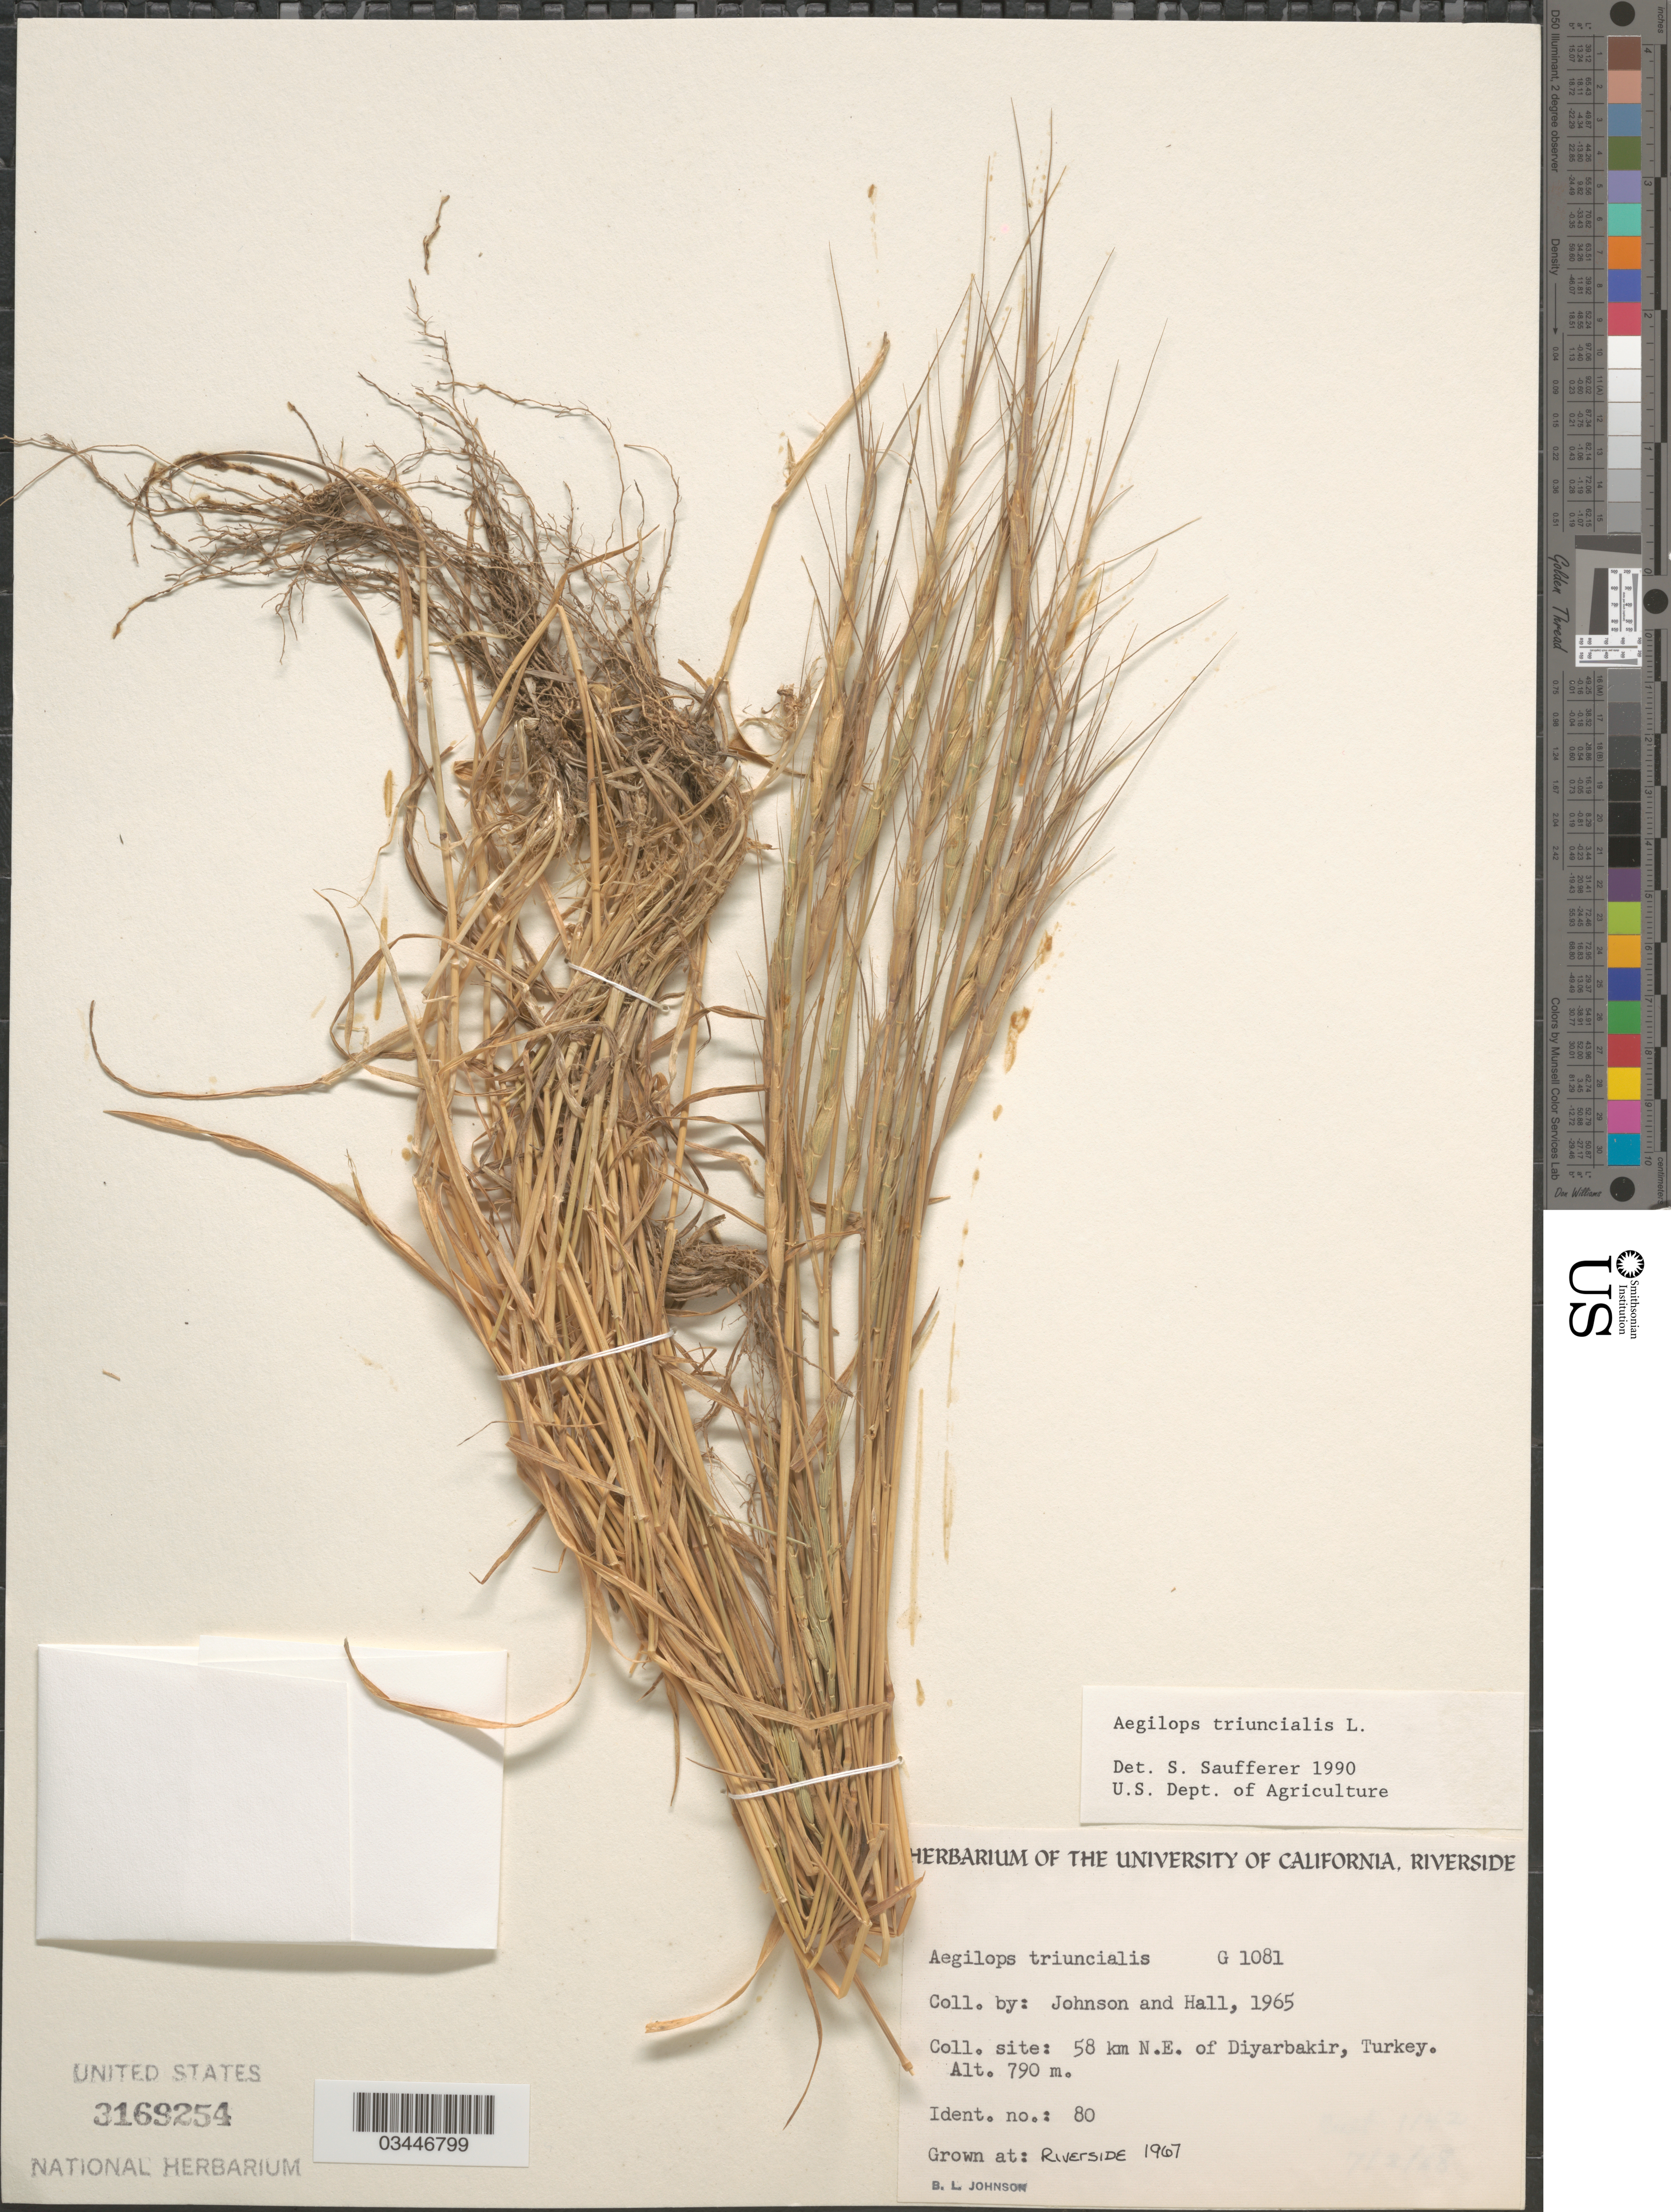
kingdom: Plantae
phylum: Tracheophyta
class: Liliopsida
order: Poales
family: Poaceae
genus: Aegilops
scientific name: Aegilops triuncialis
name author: L.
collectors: B. Johnson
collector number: G1081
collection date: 1967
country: United States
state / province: California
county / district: Riverside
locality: Riverside.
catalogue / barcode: US 3169254